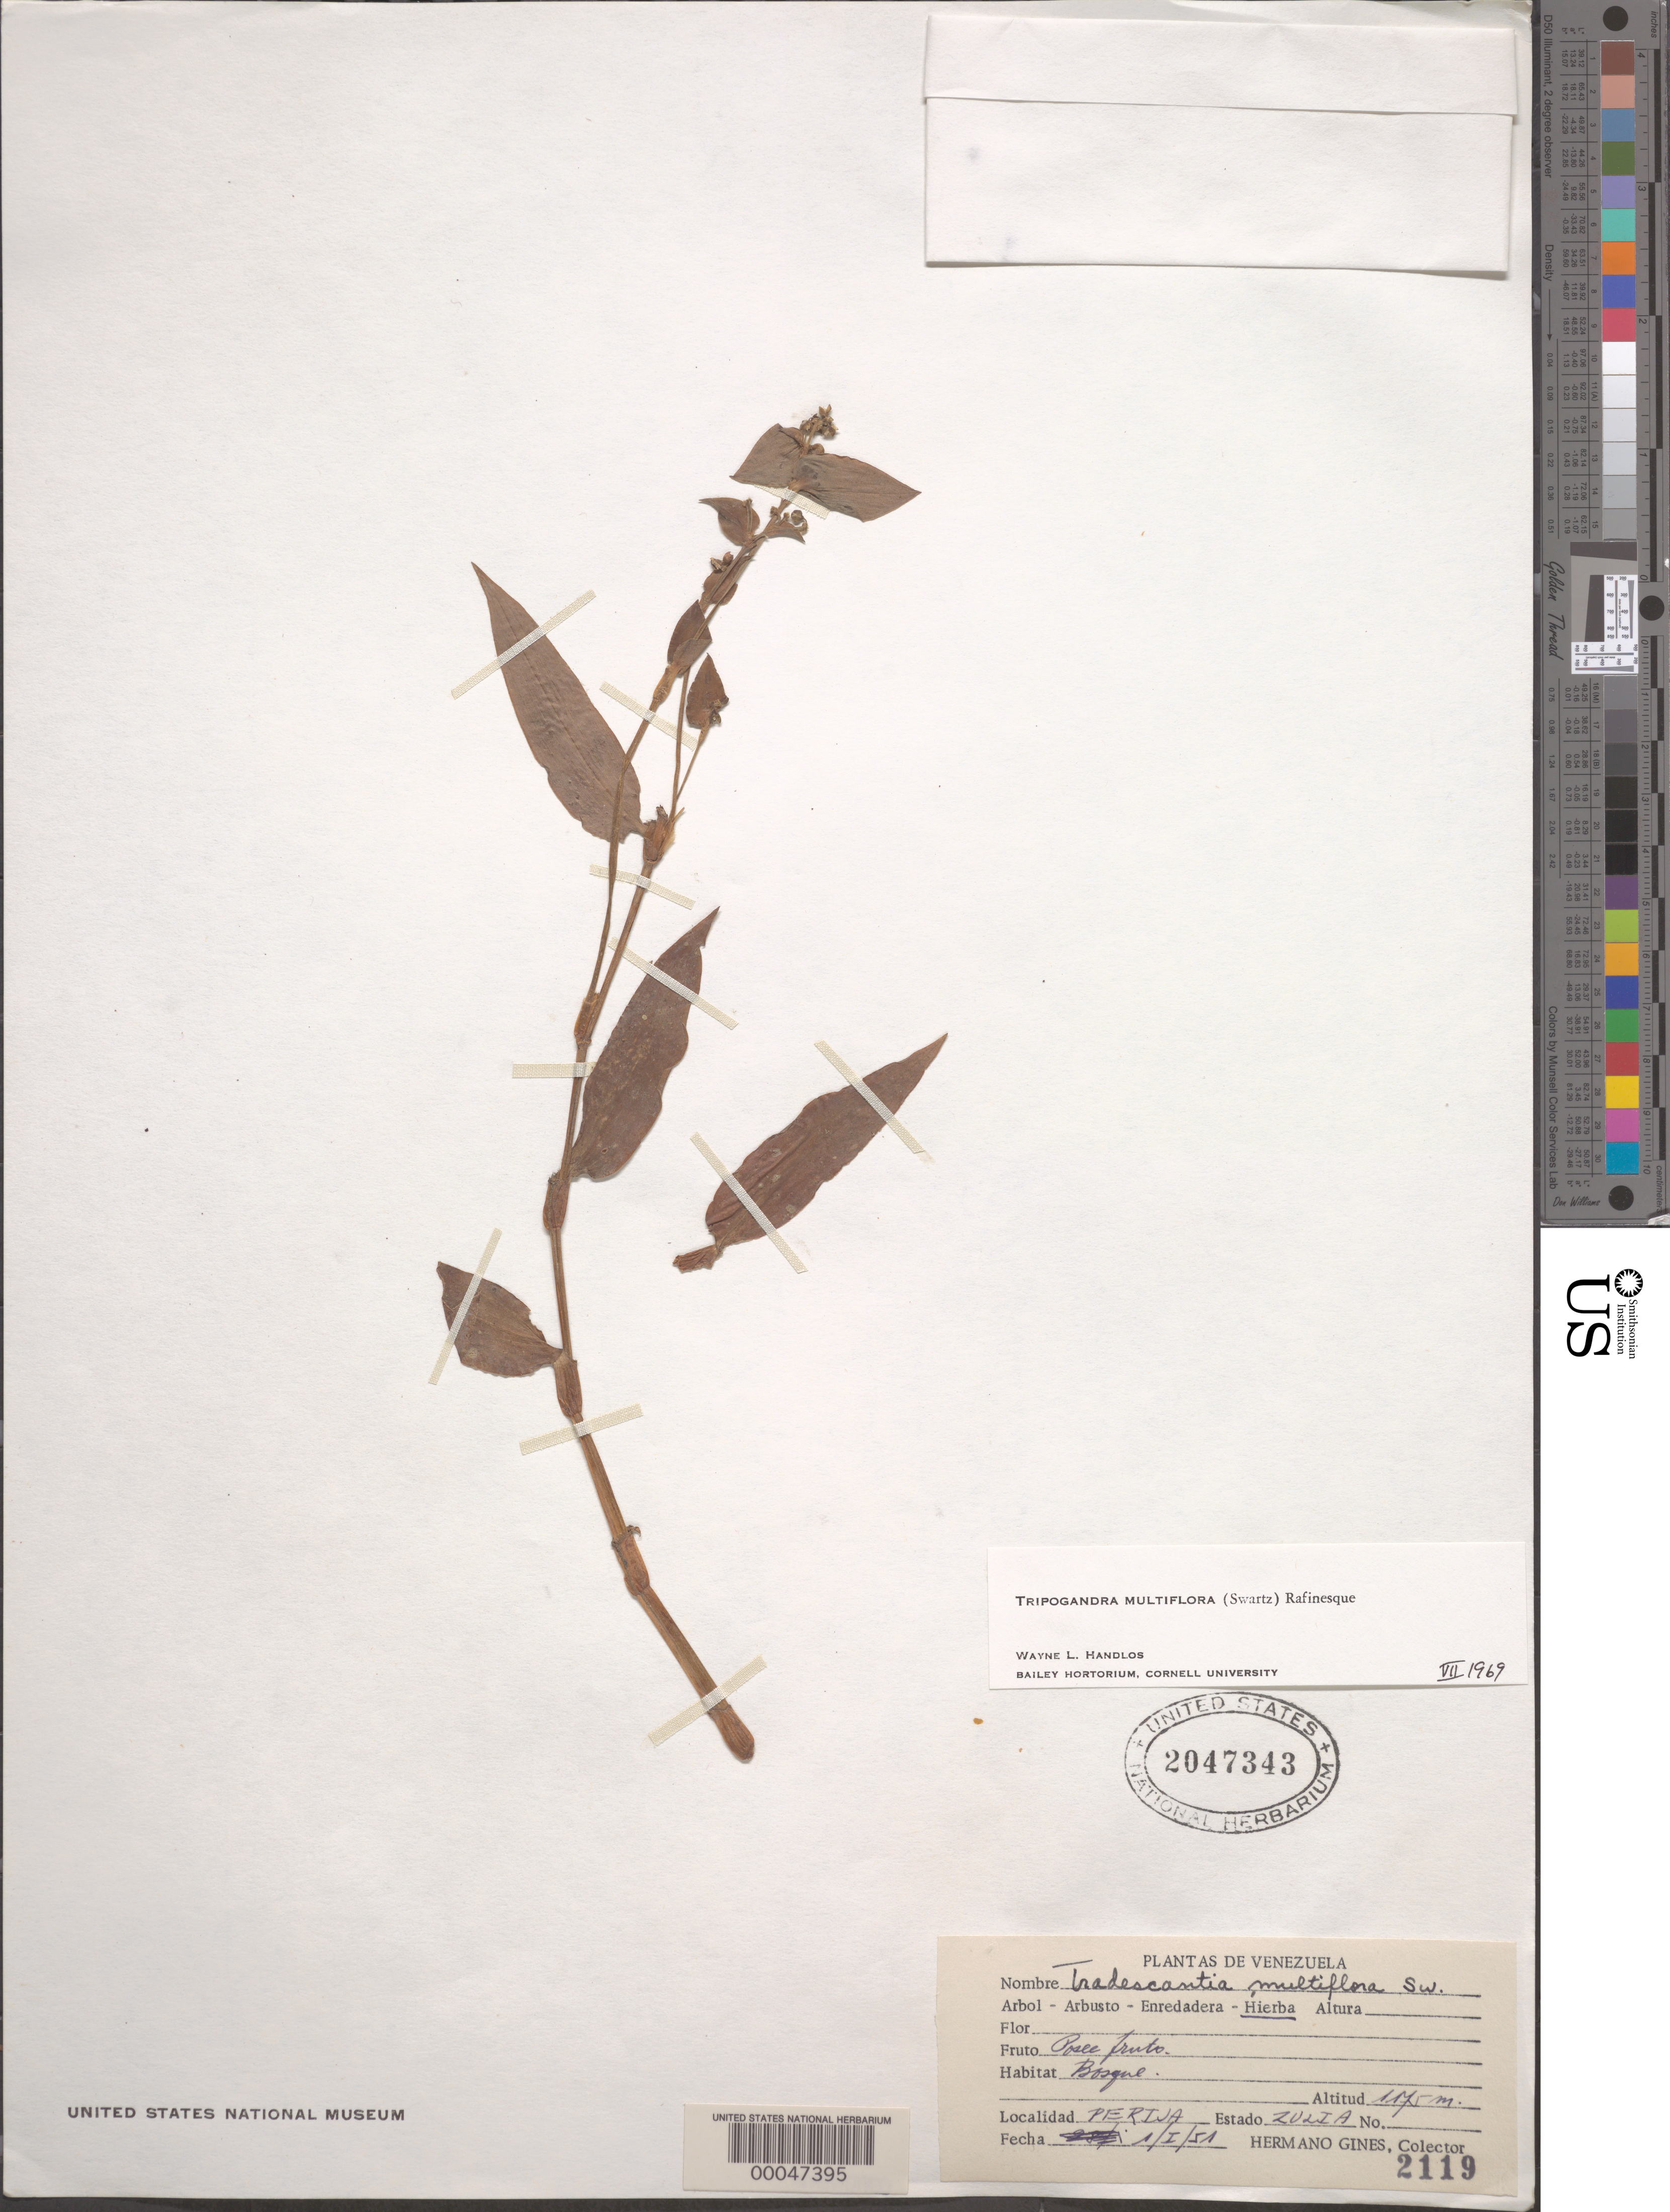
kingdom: Plantae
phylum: Tracheophyta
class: Liliopsida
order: Commelinales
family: Commelinaceae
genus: Tripogandra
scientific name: Tripogandra multiflora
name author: (Sw.) Raf.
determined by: Handlos, W. L.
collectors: Bro. Gines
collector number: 2119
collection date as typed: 01 Jan 1951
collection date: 1951-01-01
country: Venezuela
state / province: Zulia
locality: Perija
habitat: Forest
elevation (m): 1175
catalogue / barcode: US 2047343